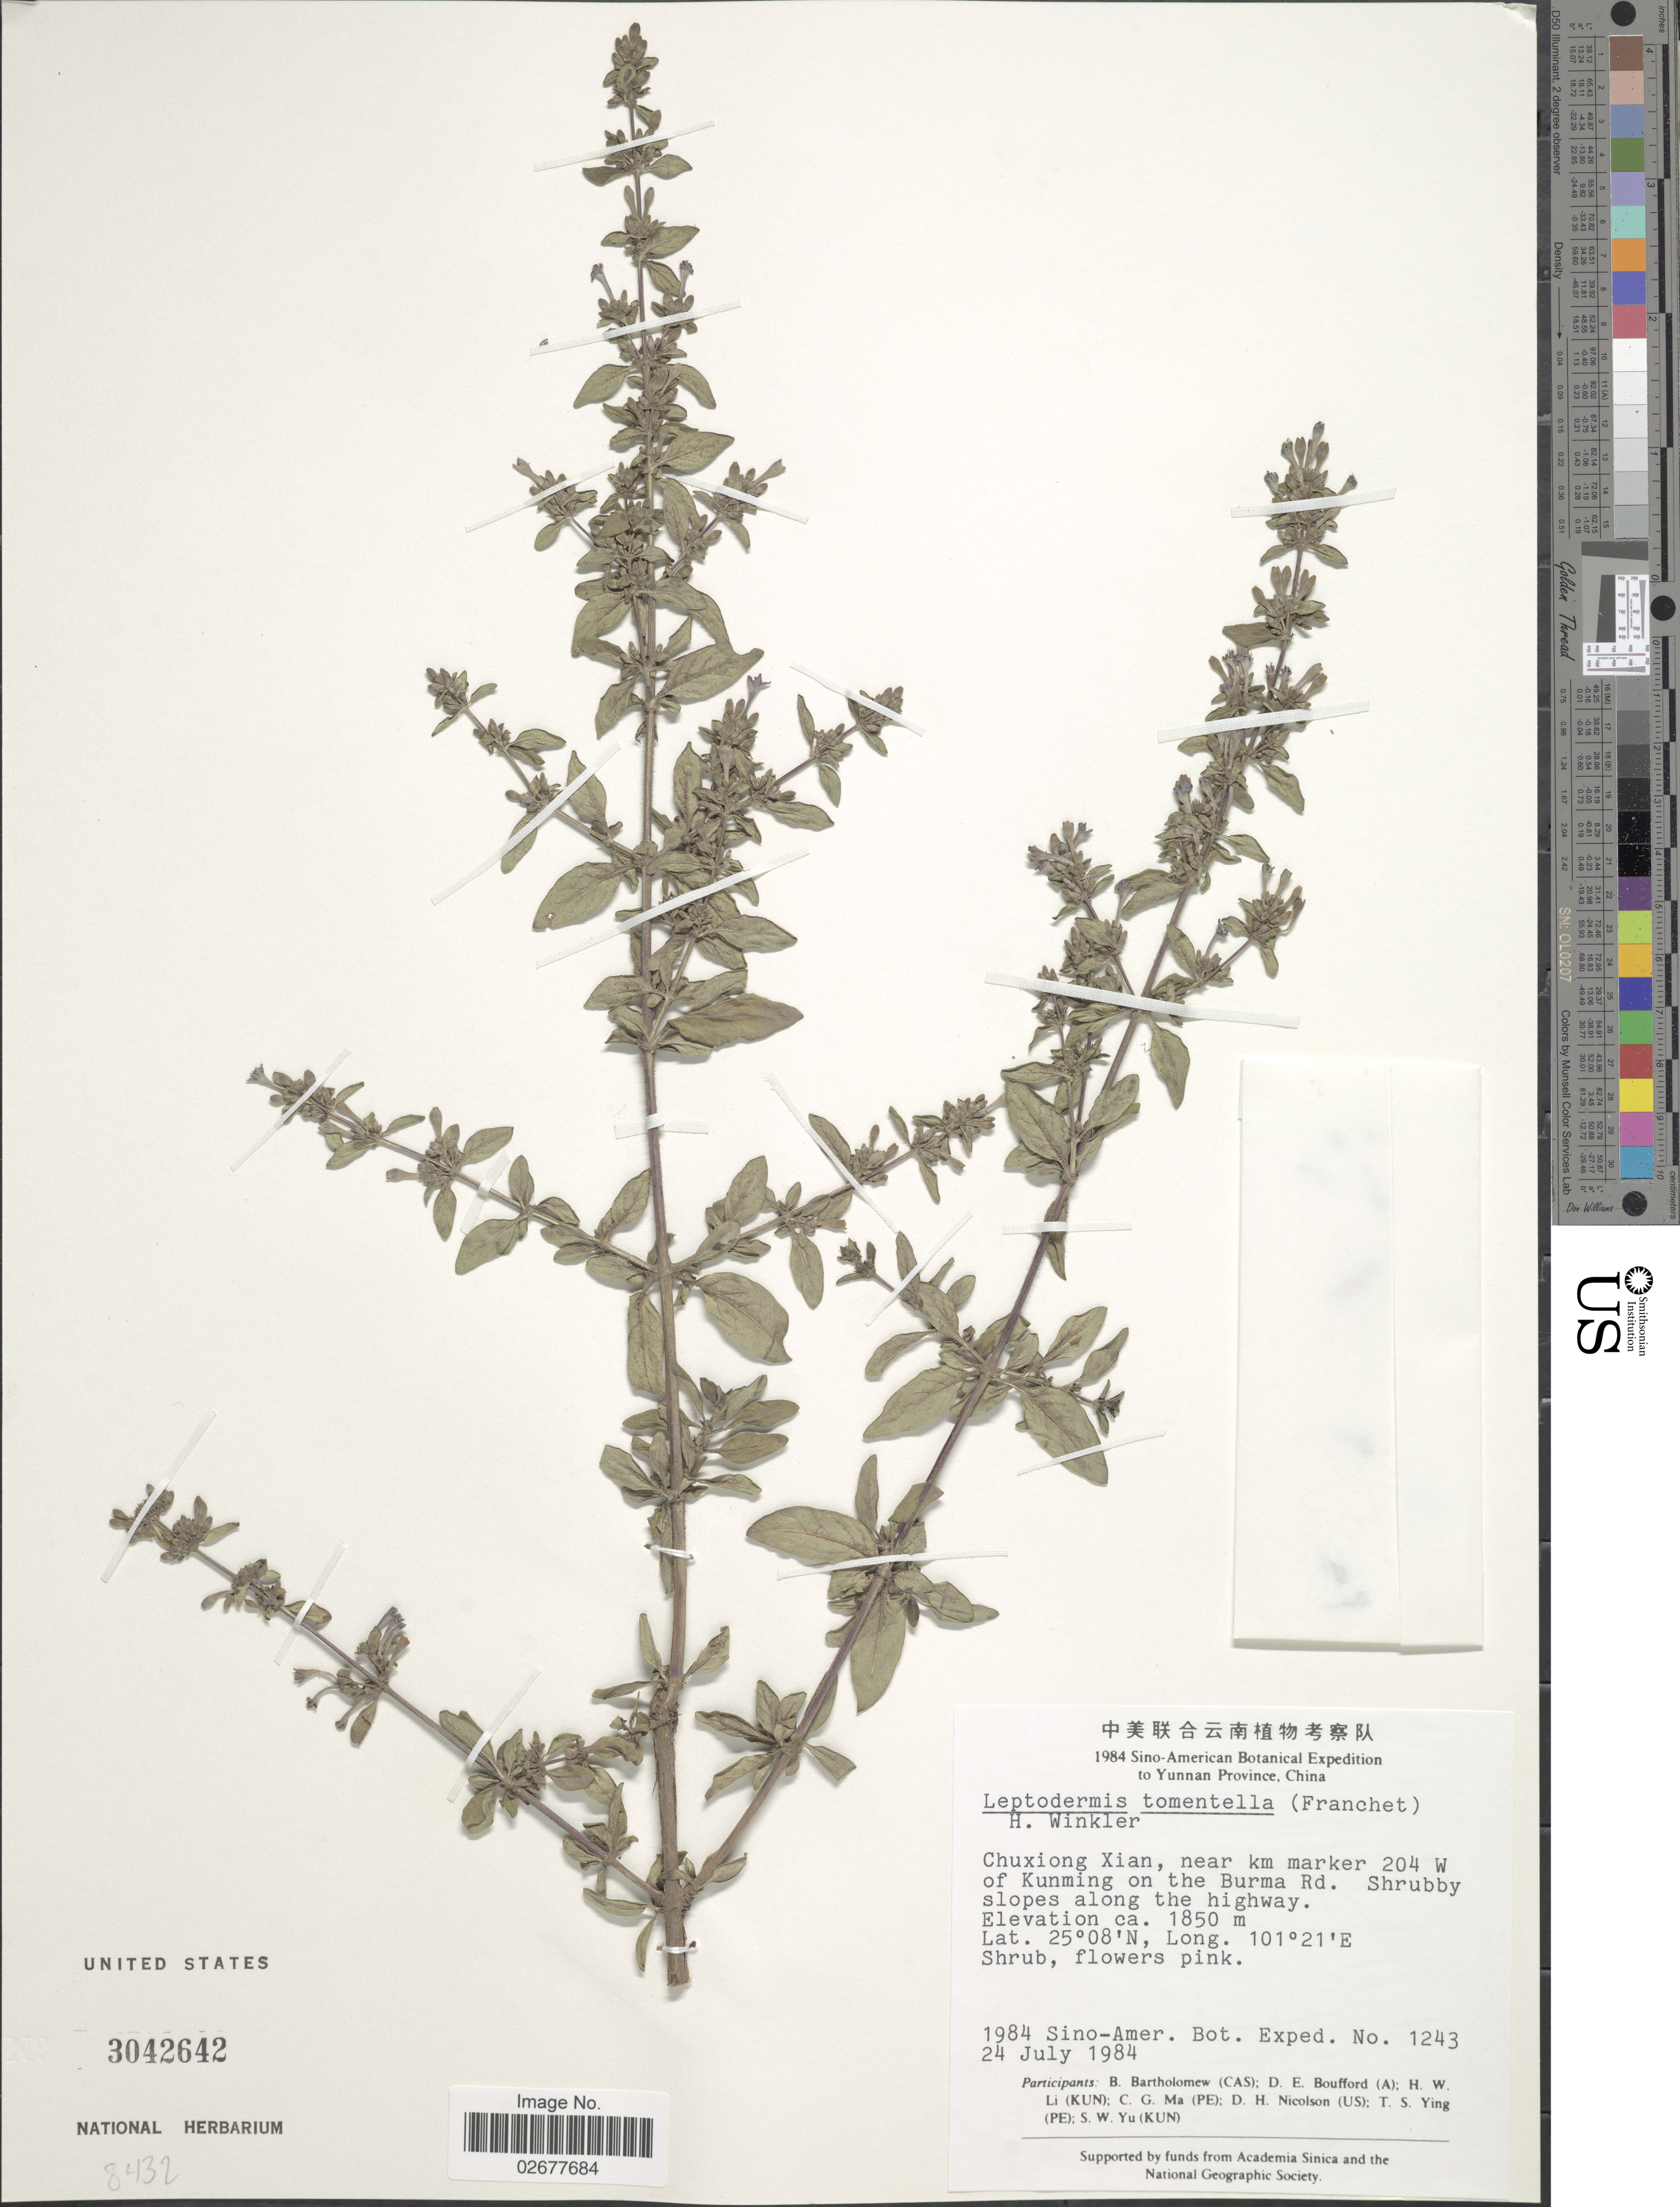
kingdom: Plantae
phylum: Tracheophyta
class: Magnoliopsida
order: Gentianales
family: Rubiaceae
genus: Leptodermis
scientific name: Leptodermis tomentella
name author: H.J.P. Winkl.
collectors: Sino-Amer. Bot. Exped. 1984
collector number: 1243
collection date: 1984-07-24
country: China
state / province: Yunnan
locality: Chuxiong Xian, near km marker 204 W of Kunming on the Burma Rd.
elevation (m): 1850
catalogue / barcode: US 3042642